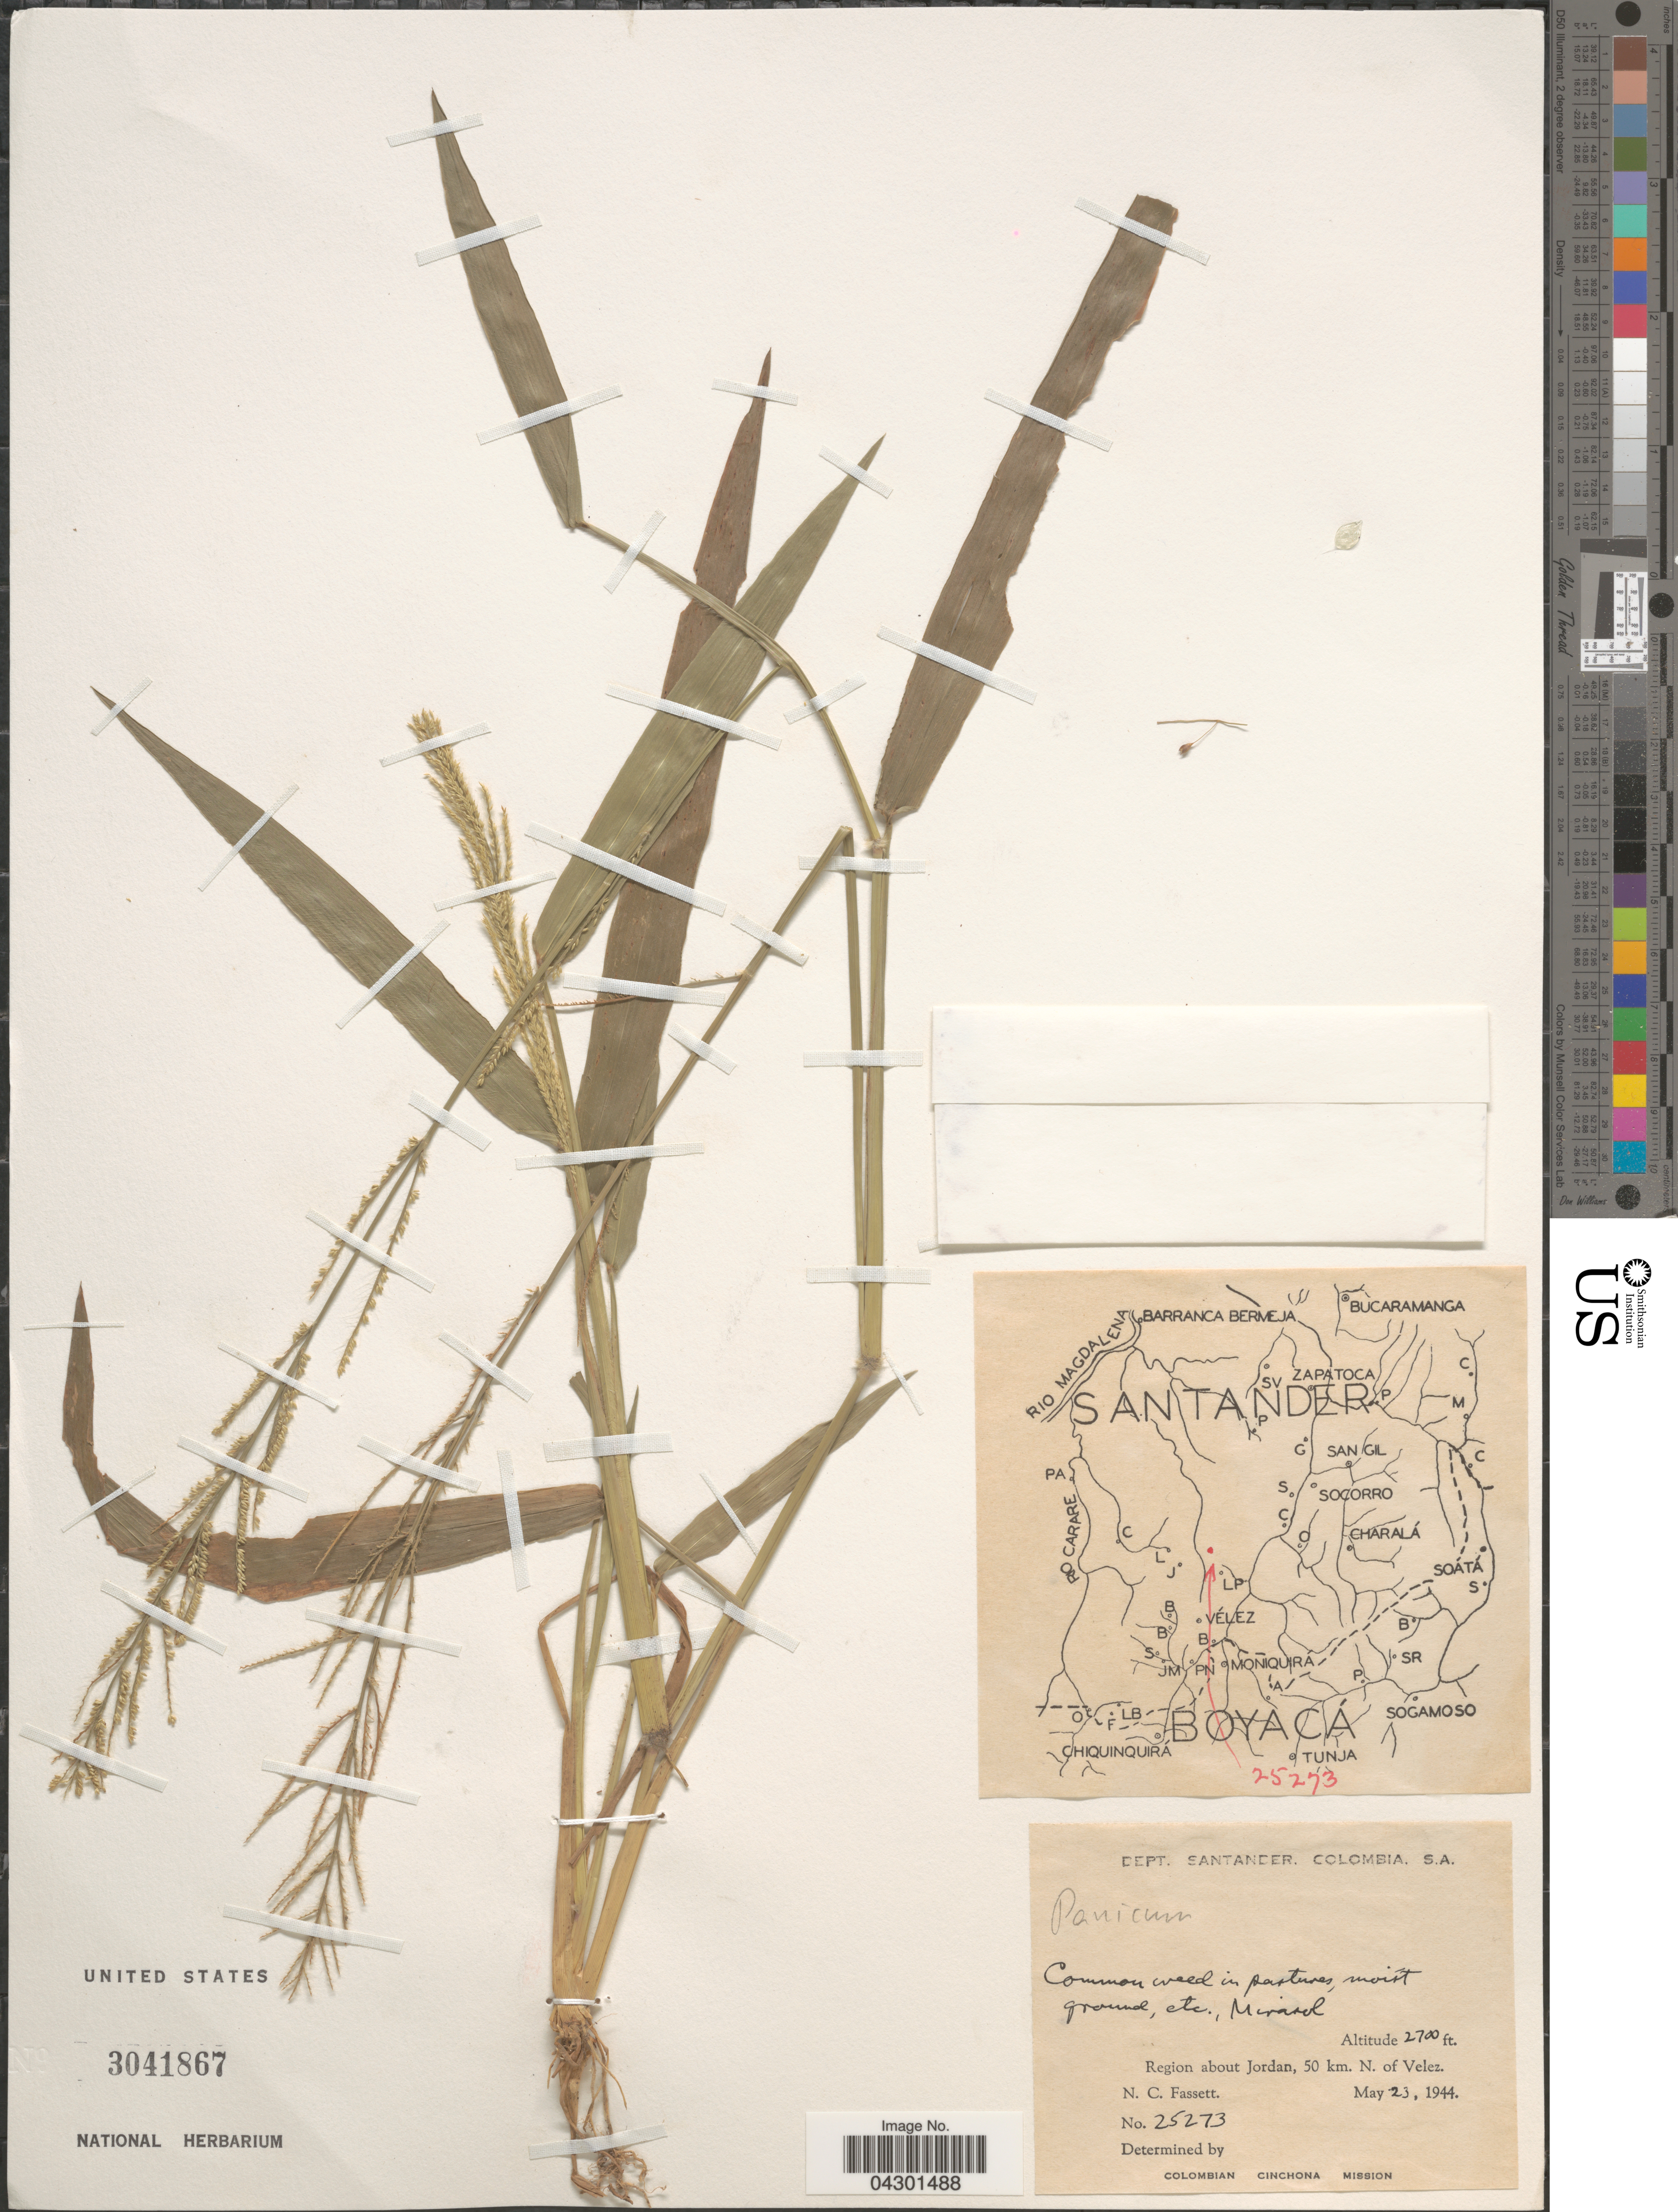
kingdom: Plantae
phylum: Tracheophyta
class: Liliopsida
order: Poales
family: Poaceae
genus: Panicum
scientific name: Panicum sp.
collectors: N. C. Fassett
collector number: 25273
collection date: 1944-05-23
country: Colombia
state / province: Santander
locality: Dept. Santander. Region about Jordan, 50 km. N. of Velez. Colombian Cinchona Mission.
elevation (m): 823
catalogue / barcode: US 3041867